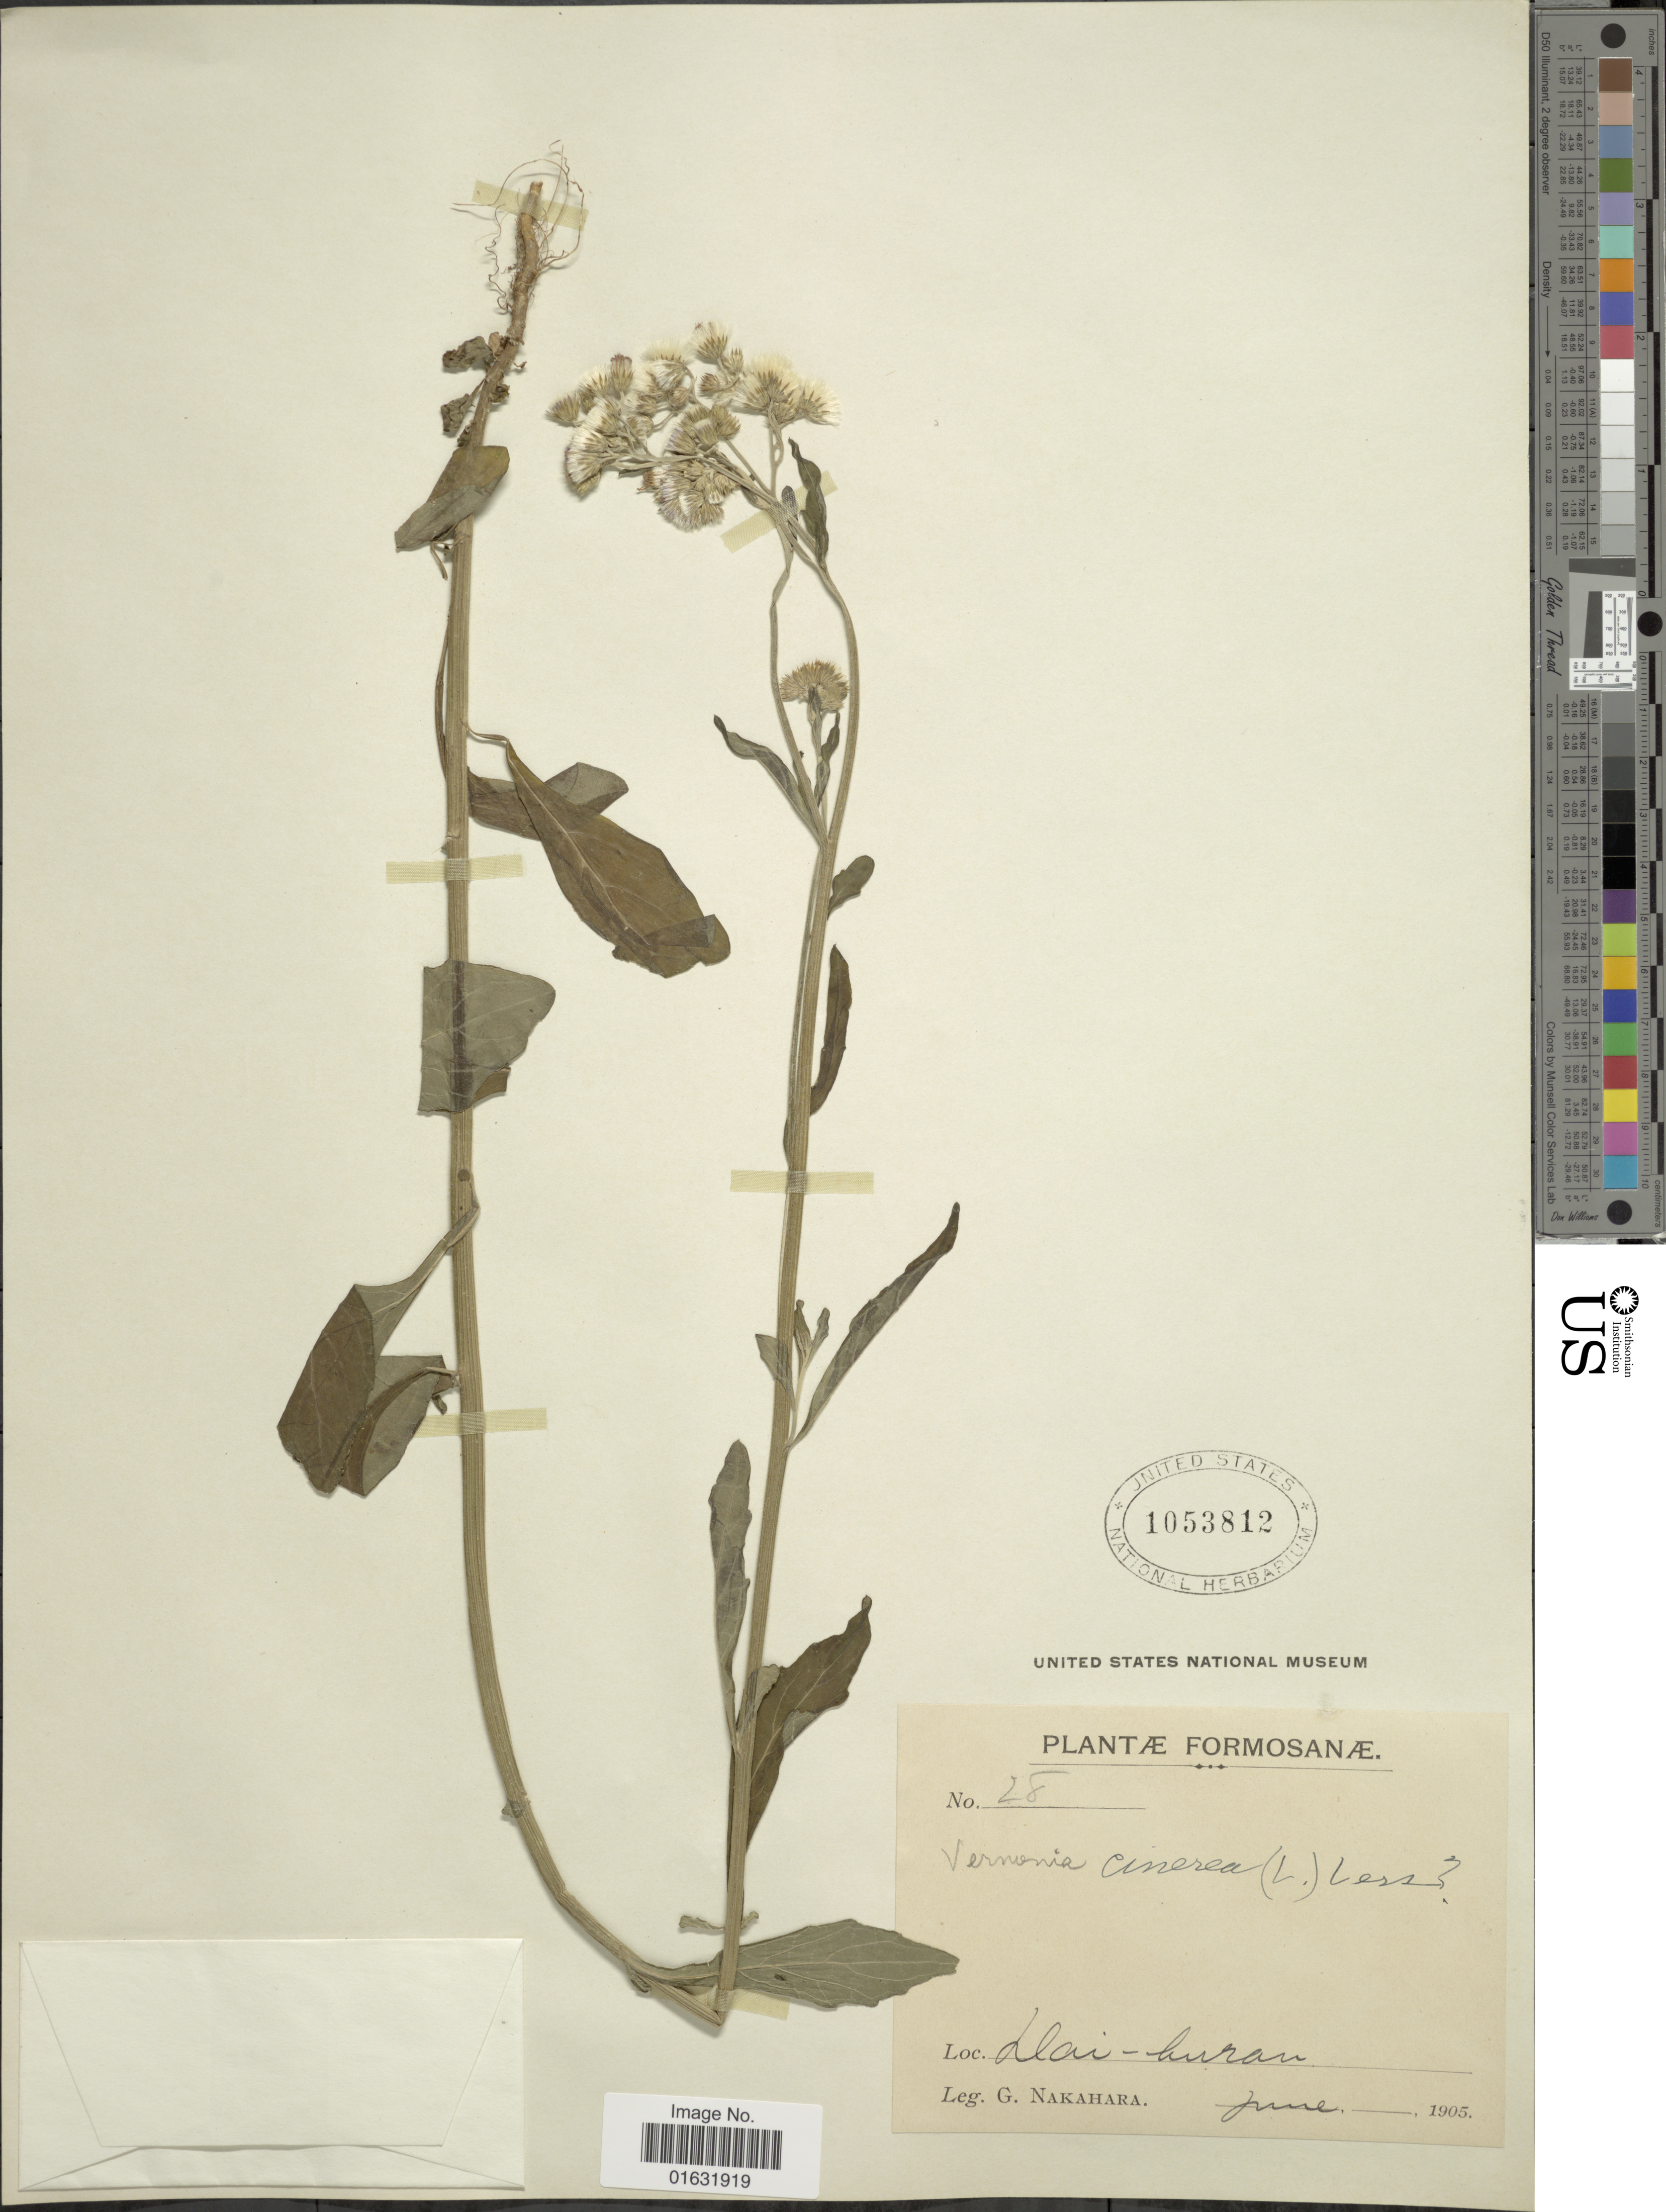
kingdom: Plantae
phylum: Tracheophyta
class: Magnoliopsida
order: Asterales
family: Asteraceae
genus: Cyanthillium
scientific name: Cyanthillium cinereum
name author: (L.) H. Rob.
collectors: G. Nakahara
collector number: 28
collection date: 1905-06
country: Taiwan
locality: Formosa, Llai-huran [interpreted]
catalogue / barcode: US 1053812